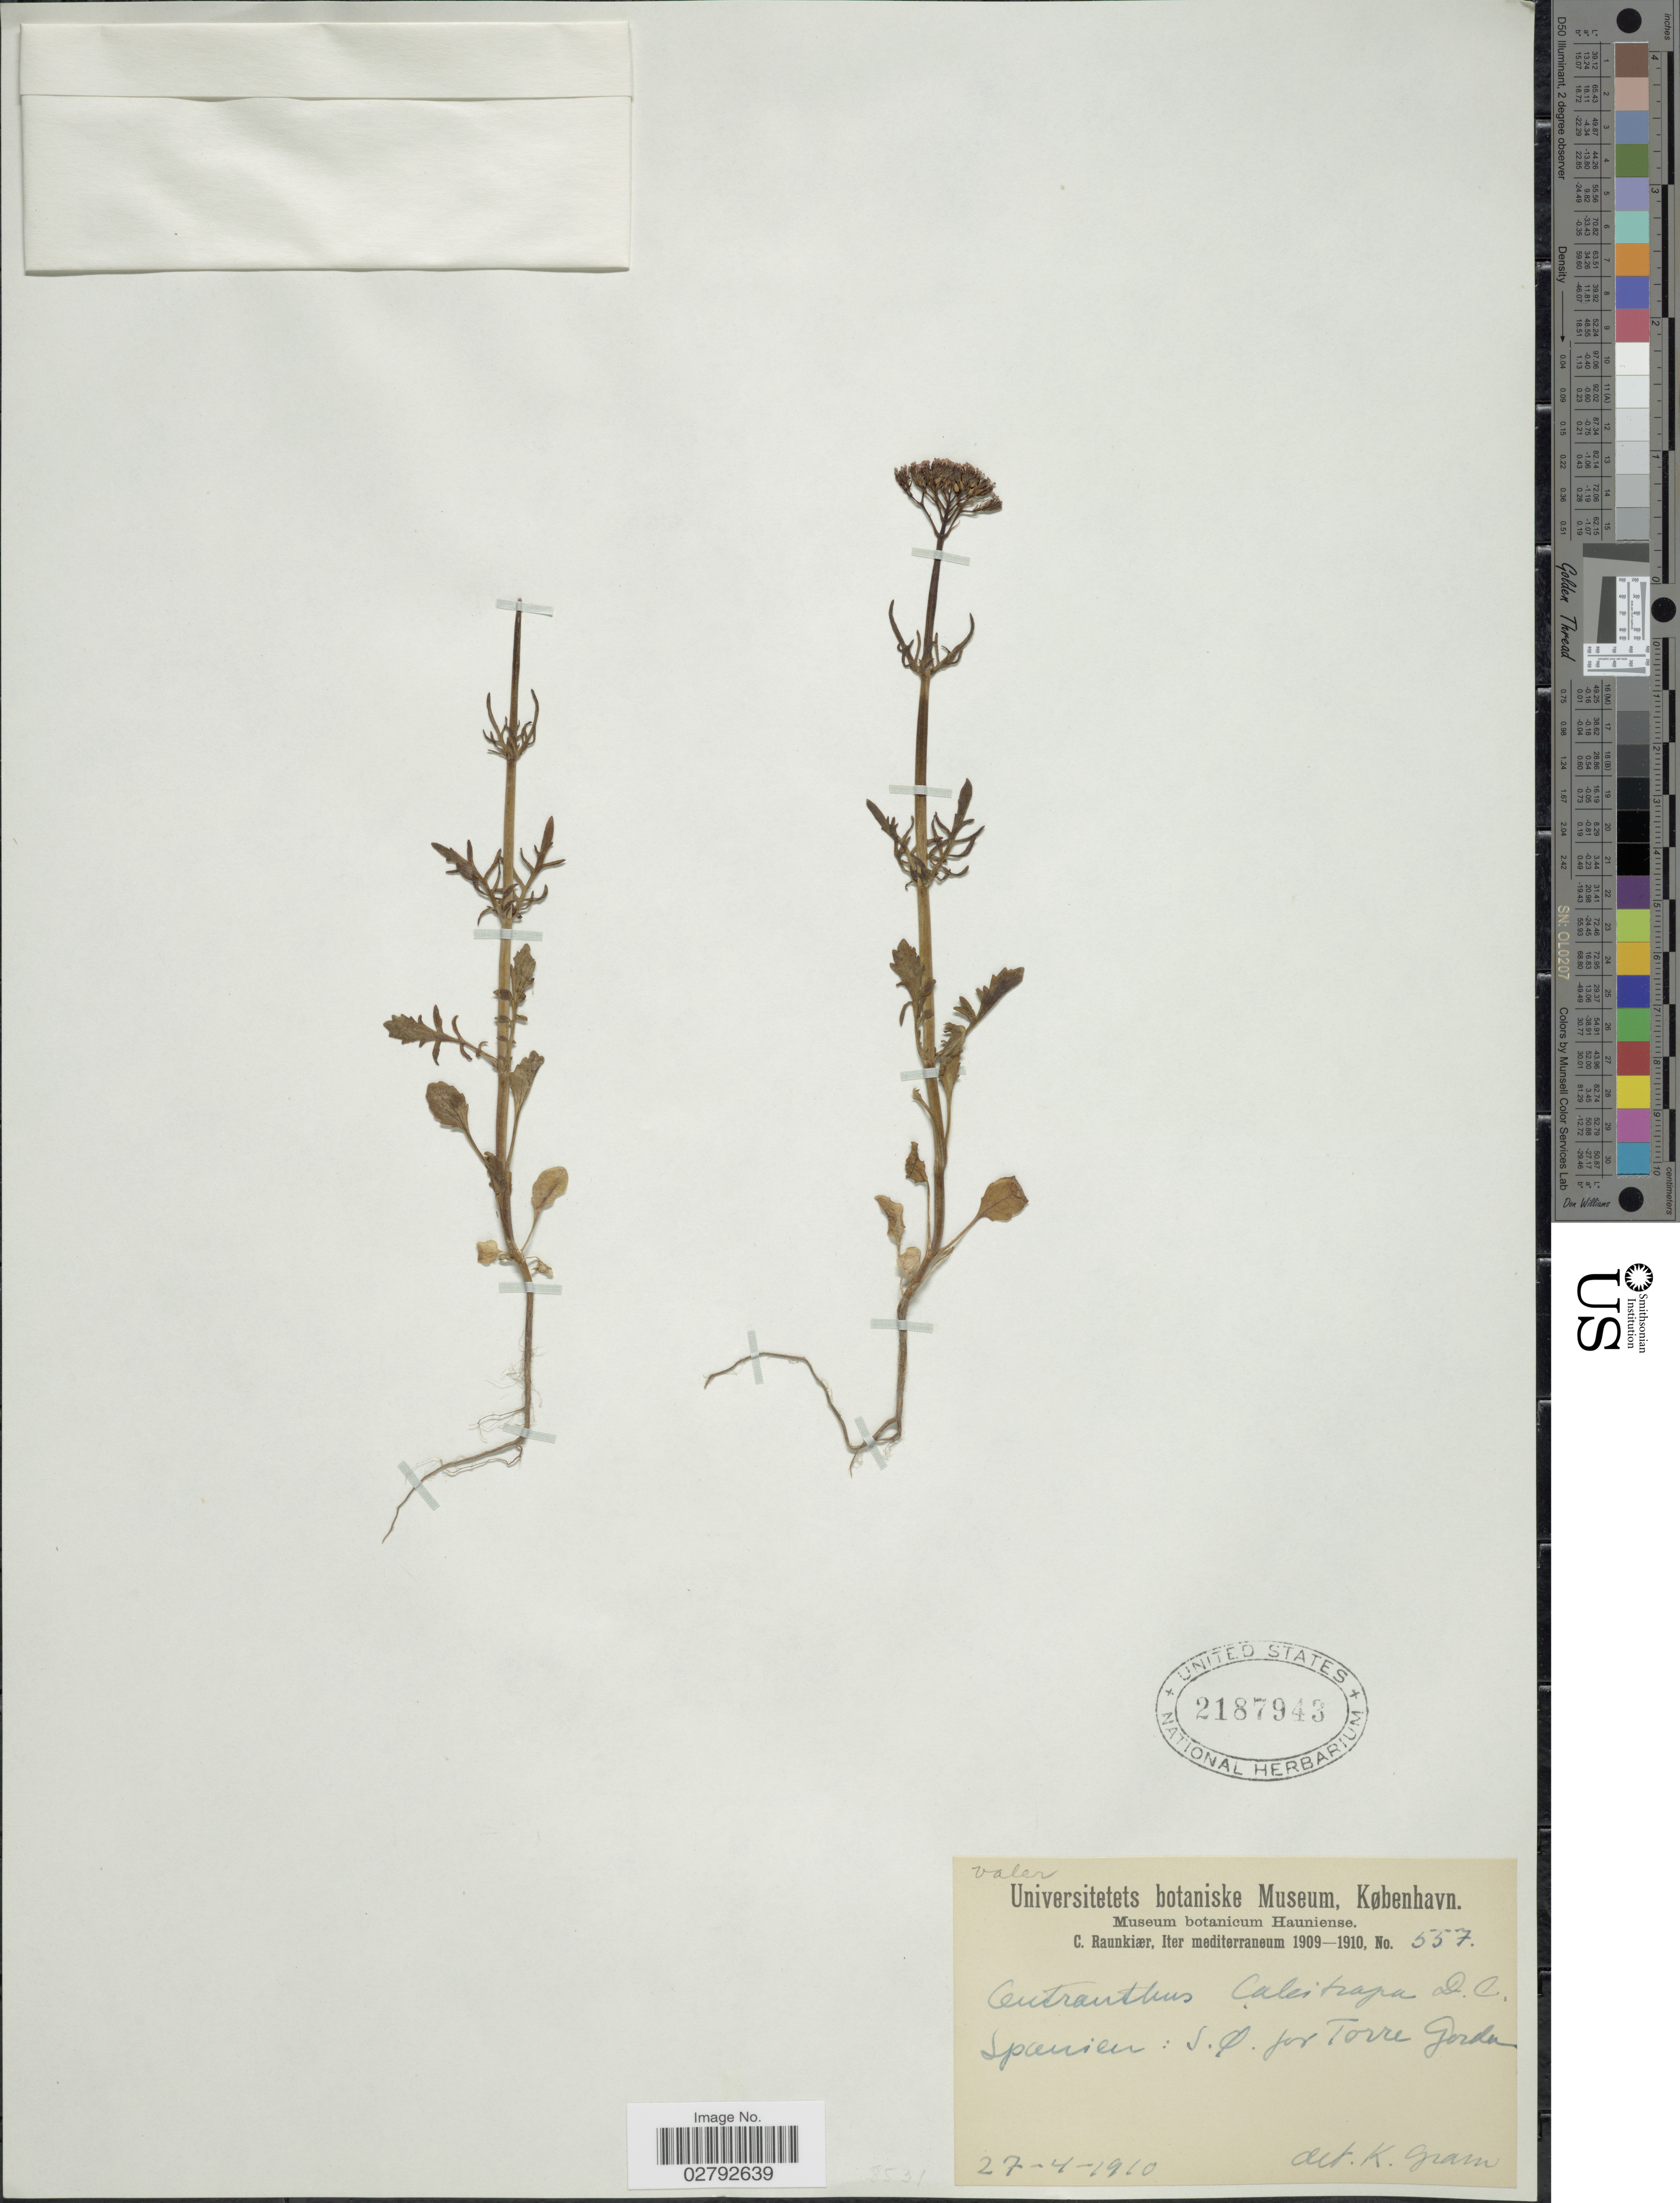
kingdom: Plantae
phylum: Tracheophyta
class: Magnoliopsida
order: Dipsacales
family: Caprifoliaceae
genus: Centranthus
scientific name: Centranthus calcitrapa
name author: DC.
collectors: C. Raunkiær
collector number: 557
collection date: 1910-04-27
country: Spain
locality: Spanien: S.Q. for Torre Gorda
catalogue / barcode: US 2187943